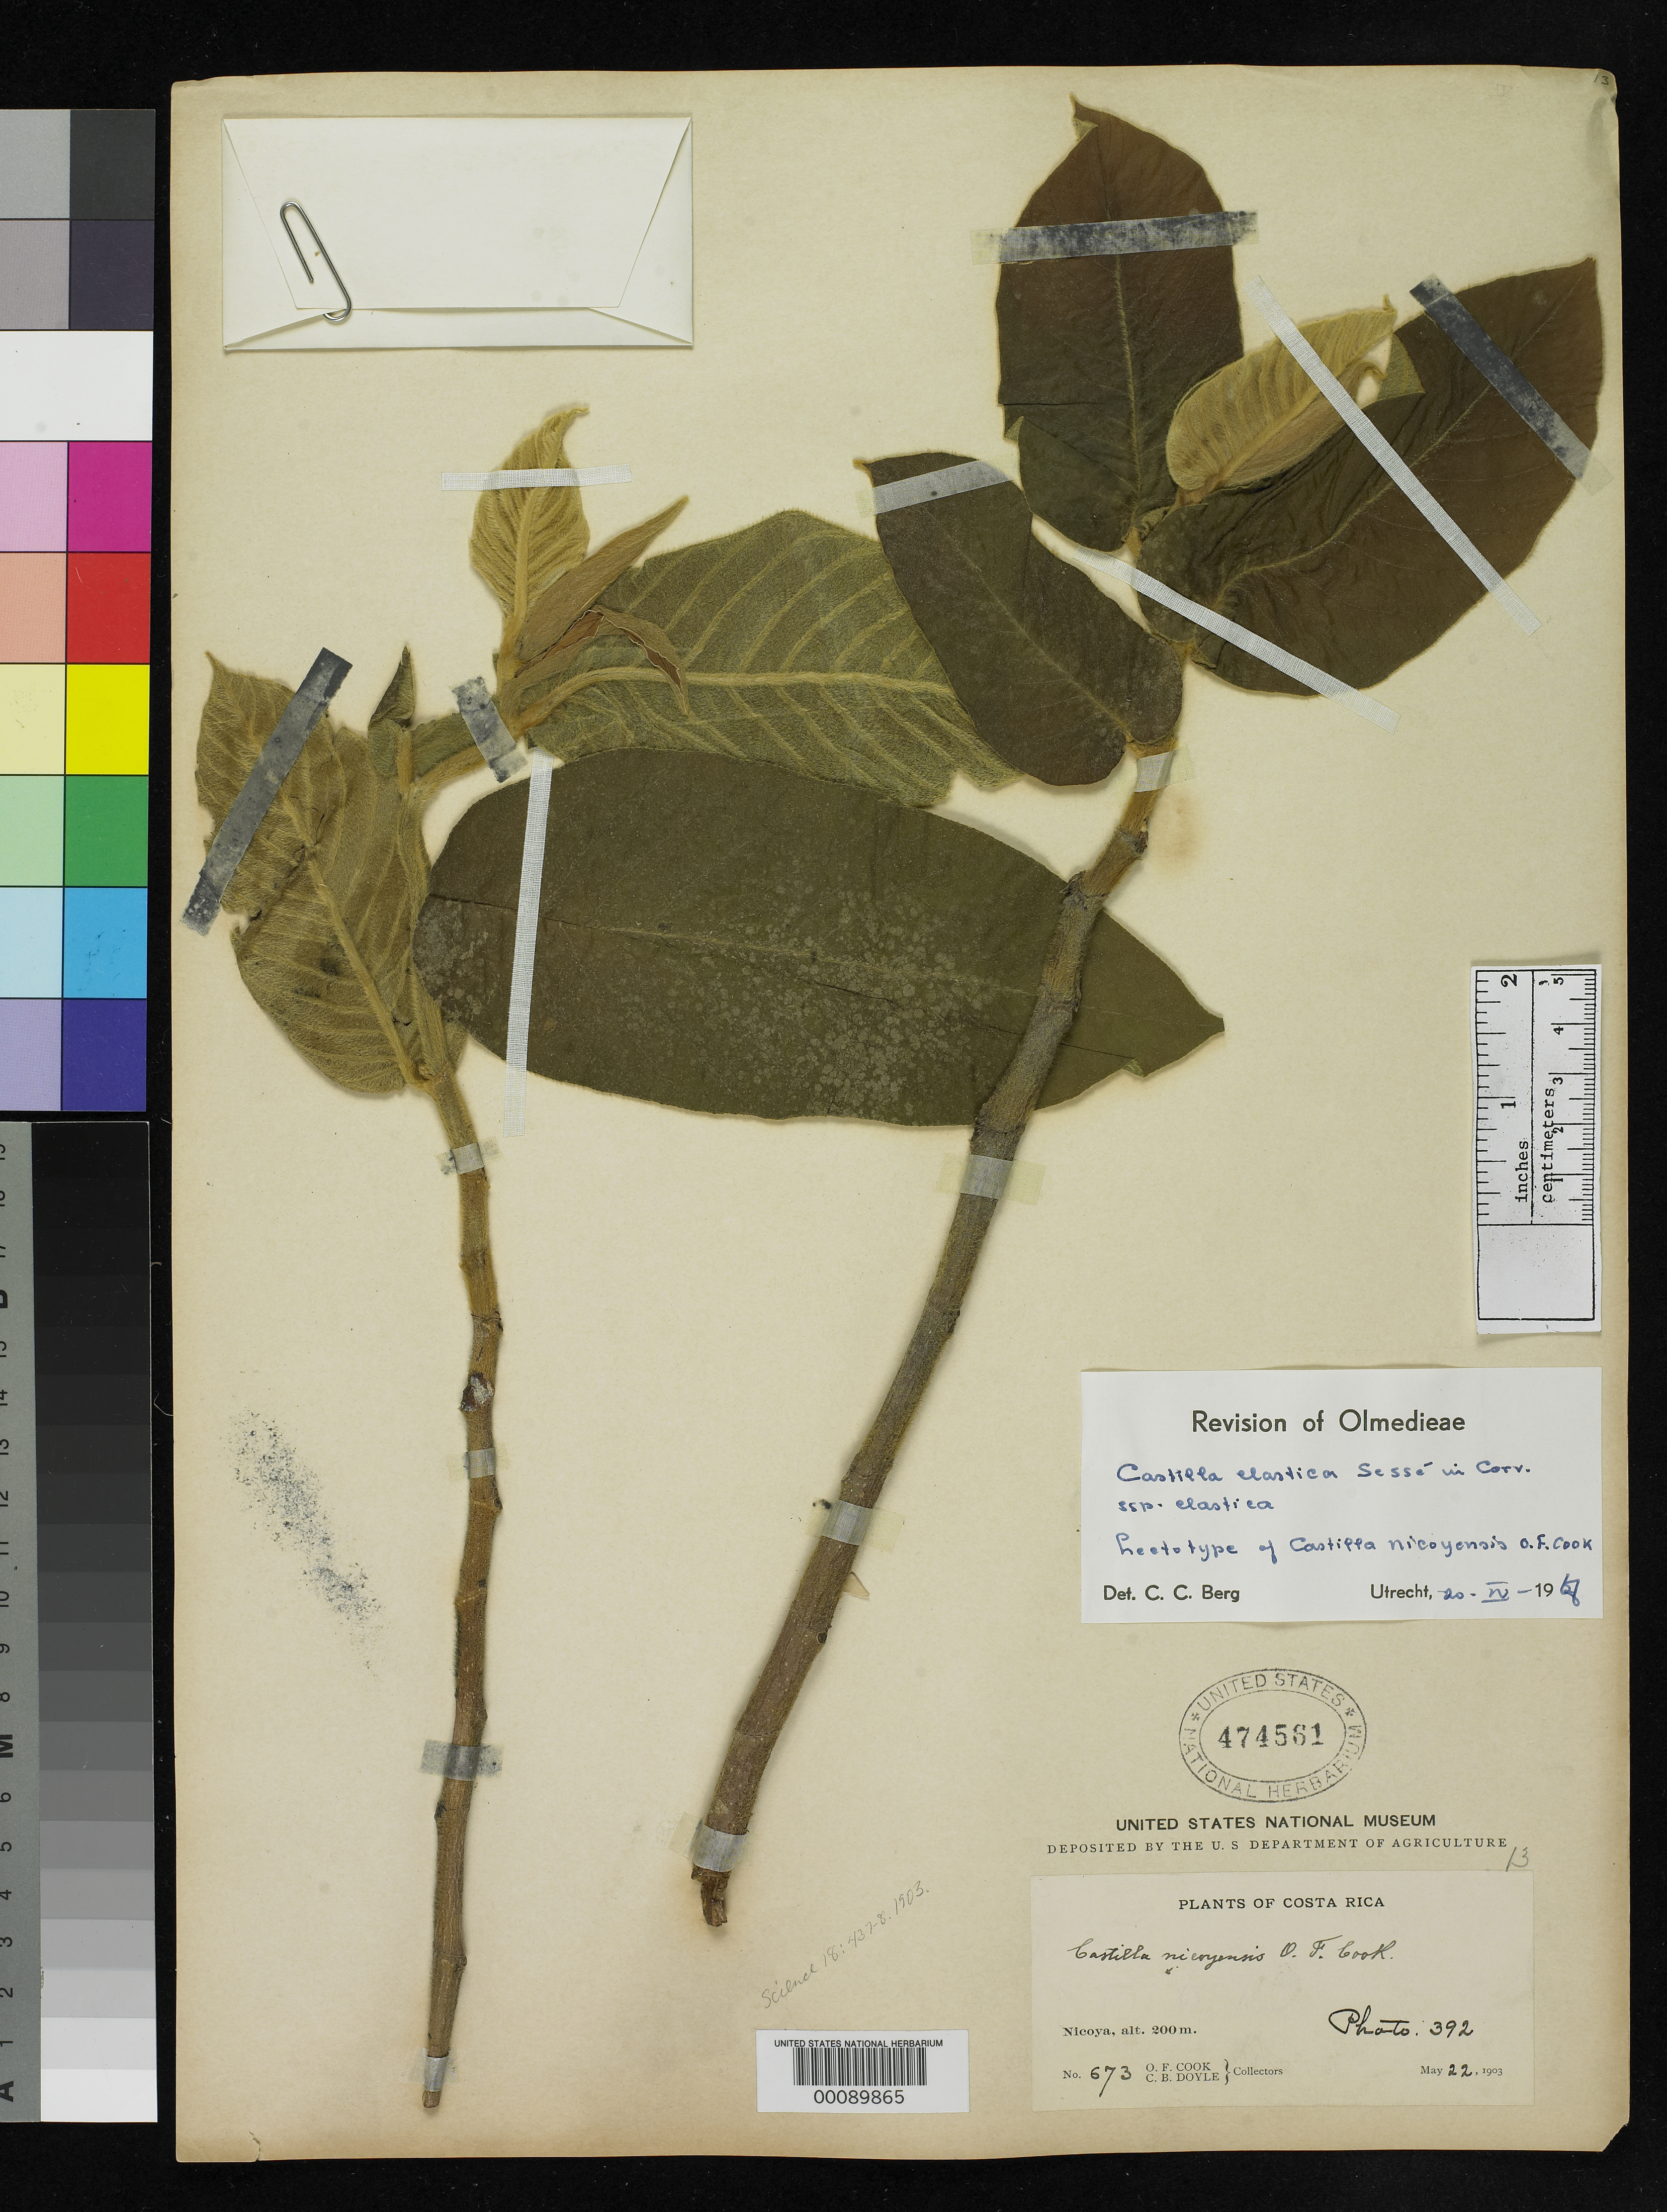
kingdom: Plantae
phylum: Tracheophyta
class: Magnoliopsida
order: Rosales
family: Moraceae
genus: Castilla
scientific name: Castilla nicoyensis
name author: O.F. Cook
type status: Lectotype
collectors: O. F. Cook & C. Doyle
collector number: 673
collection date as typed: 22 May 1903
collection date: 1903-05-22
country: Costa Rica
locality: Nicoya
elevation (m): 200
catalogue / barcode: US 474561